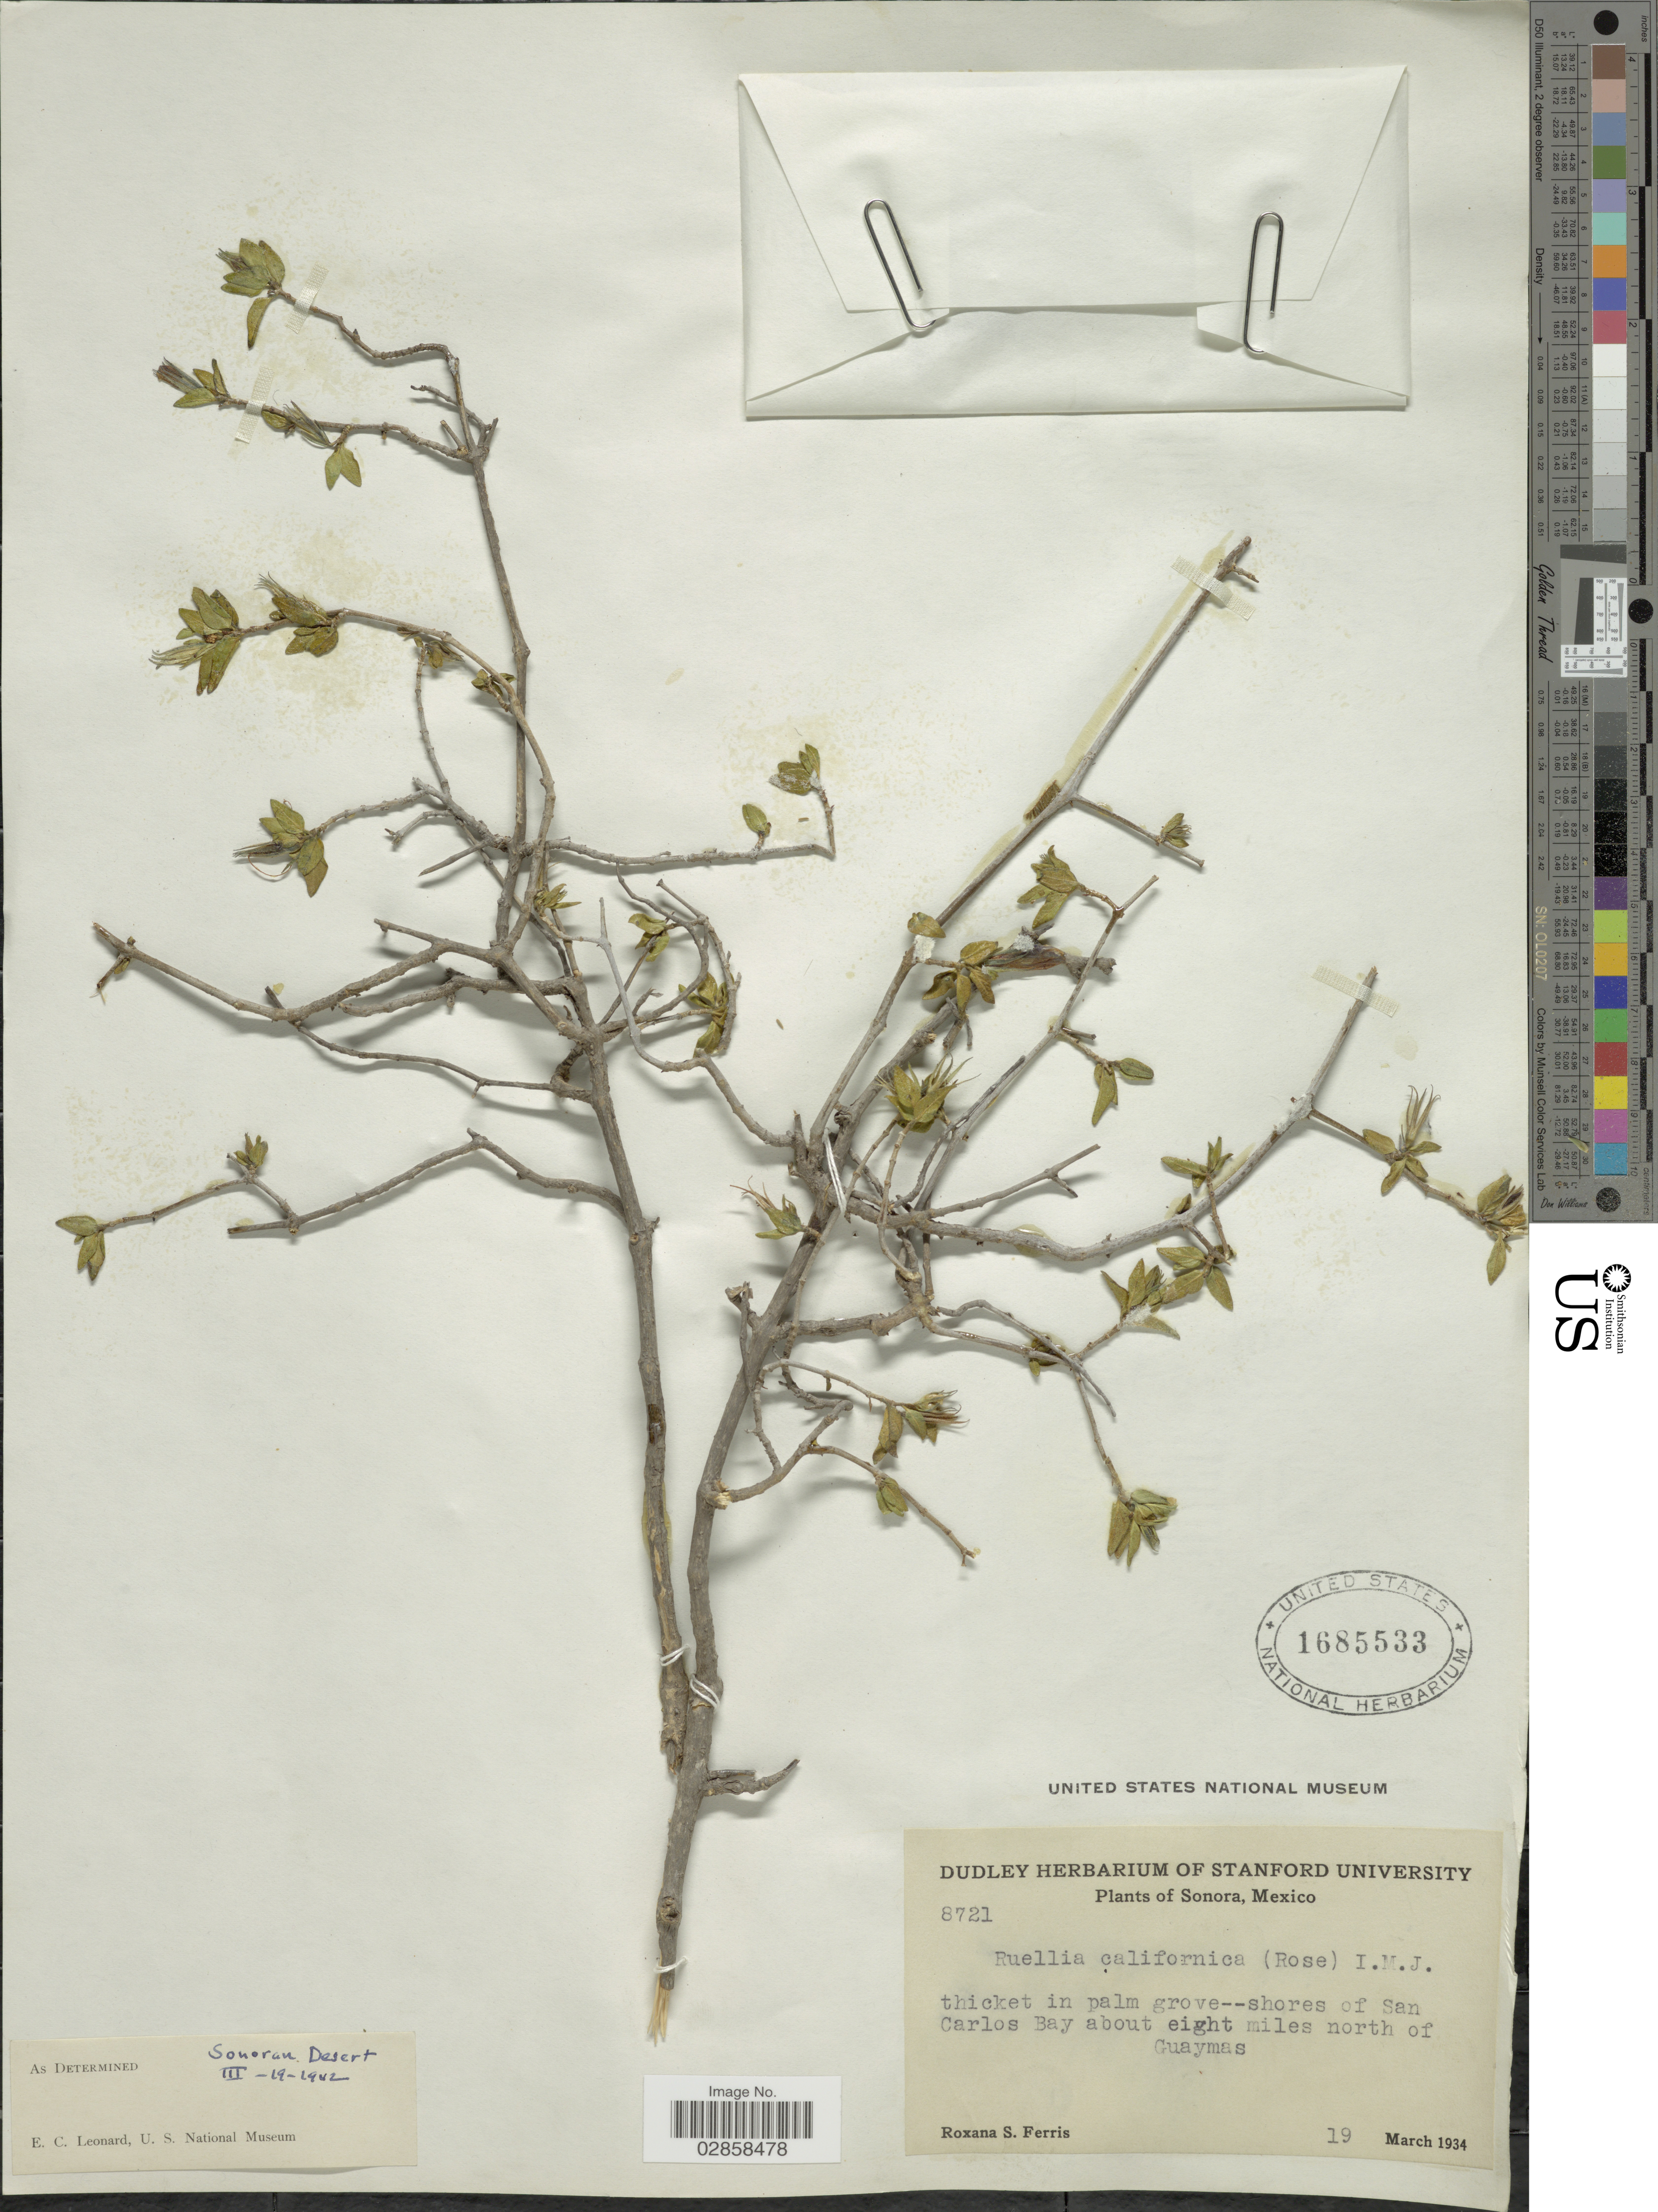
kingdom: Plantae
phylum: Tracheophyta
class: Magnoliopsida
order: Lamiales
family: Acanthaceae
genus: Ruellia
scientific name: Ruellia californica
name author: (Rose) I.M. Johnst.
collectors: R. S. Ferris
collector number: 8721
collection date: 1934-03-19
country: Mexico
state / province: Sonora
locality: Thicket in palm grove--shores of San Carlos Bay about eight miles north of Guaymas.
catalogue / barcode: US 1685533